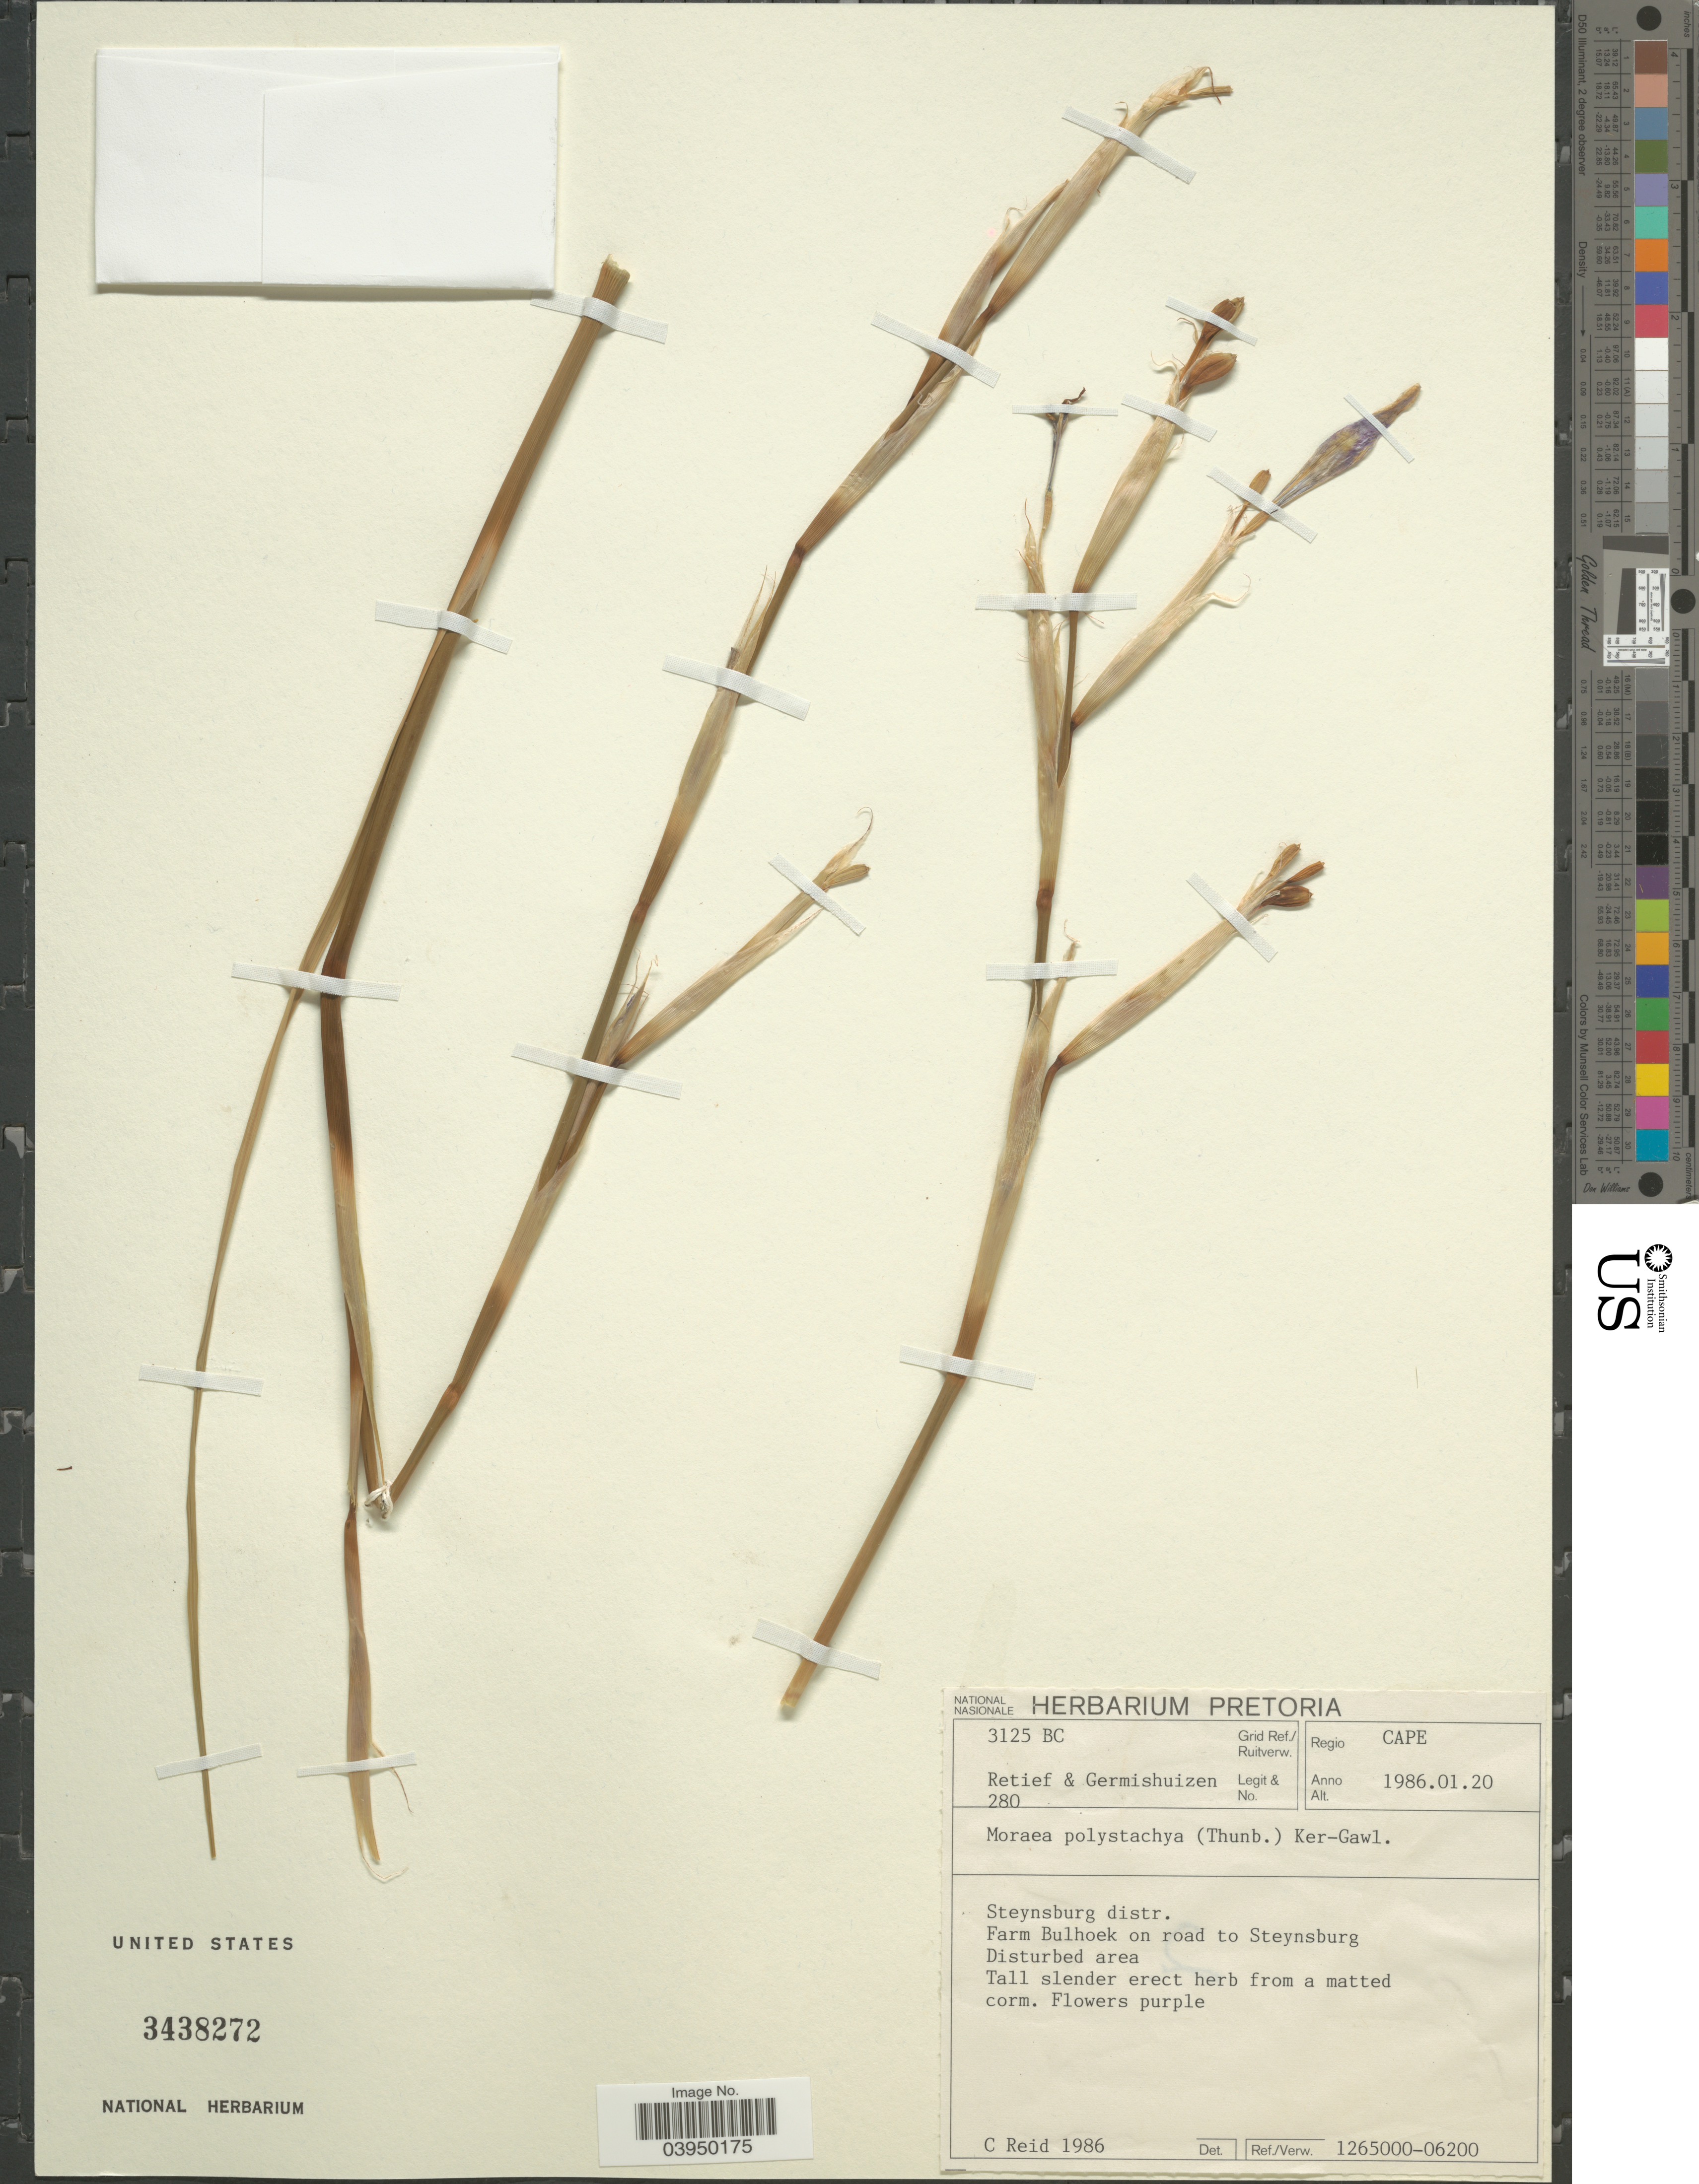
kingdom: Plantae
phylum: Tracheophyta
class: Liliopsida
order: Asparagales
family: Iridaceae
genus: Moraea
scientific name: Moraea polystachya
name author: (Thunb.) Ker Gawl.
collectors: -. Retief & Germishuizen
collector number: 280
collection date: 1986-01-20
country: South Africa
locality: Grid Ref./Ruitverw. 3125 BC. Regio Cape. Steynsburg distr. Farm Bulhoek on road to Steynsburg.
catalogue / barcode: US 3438272